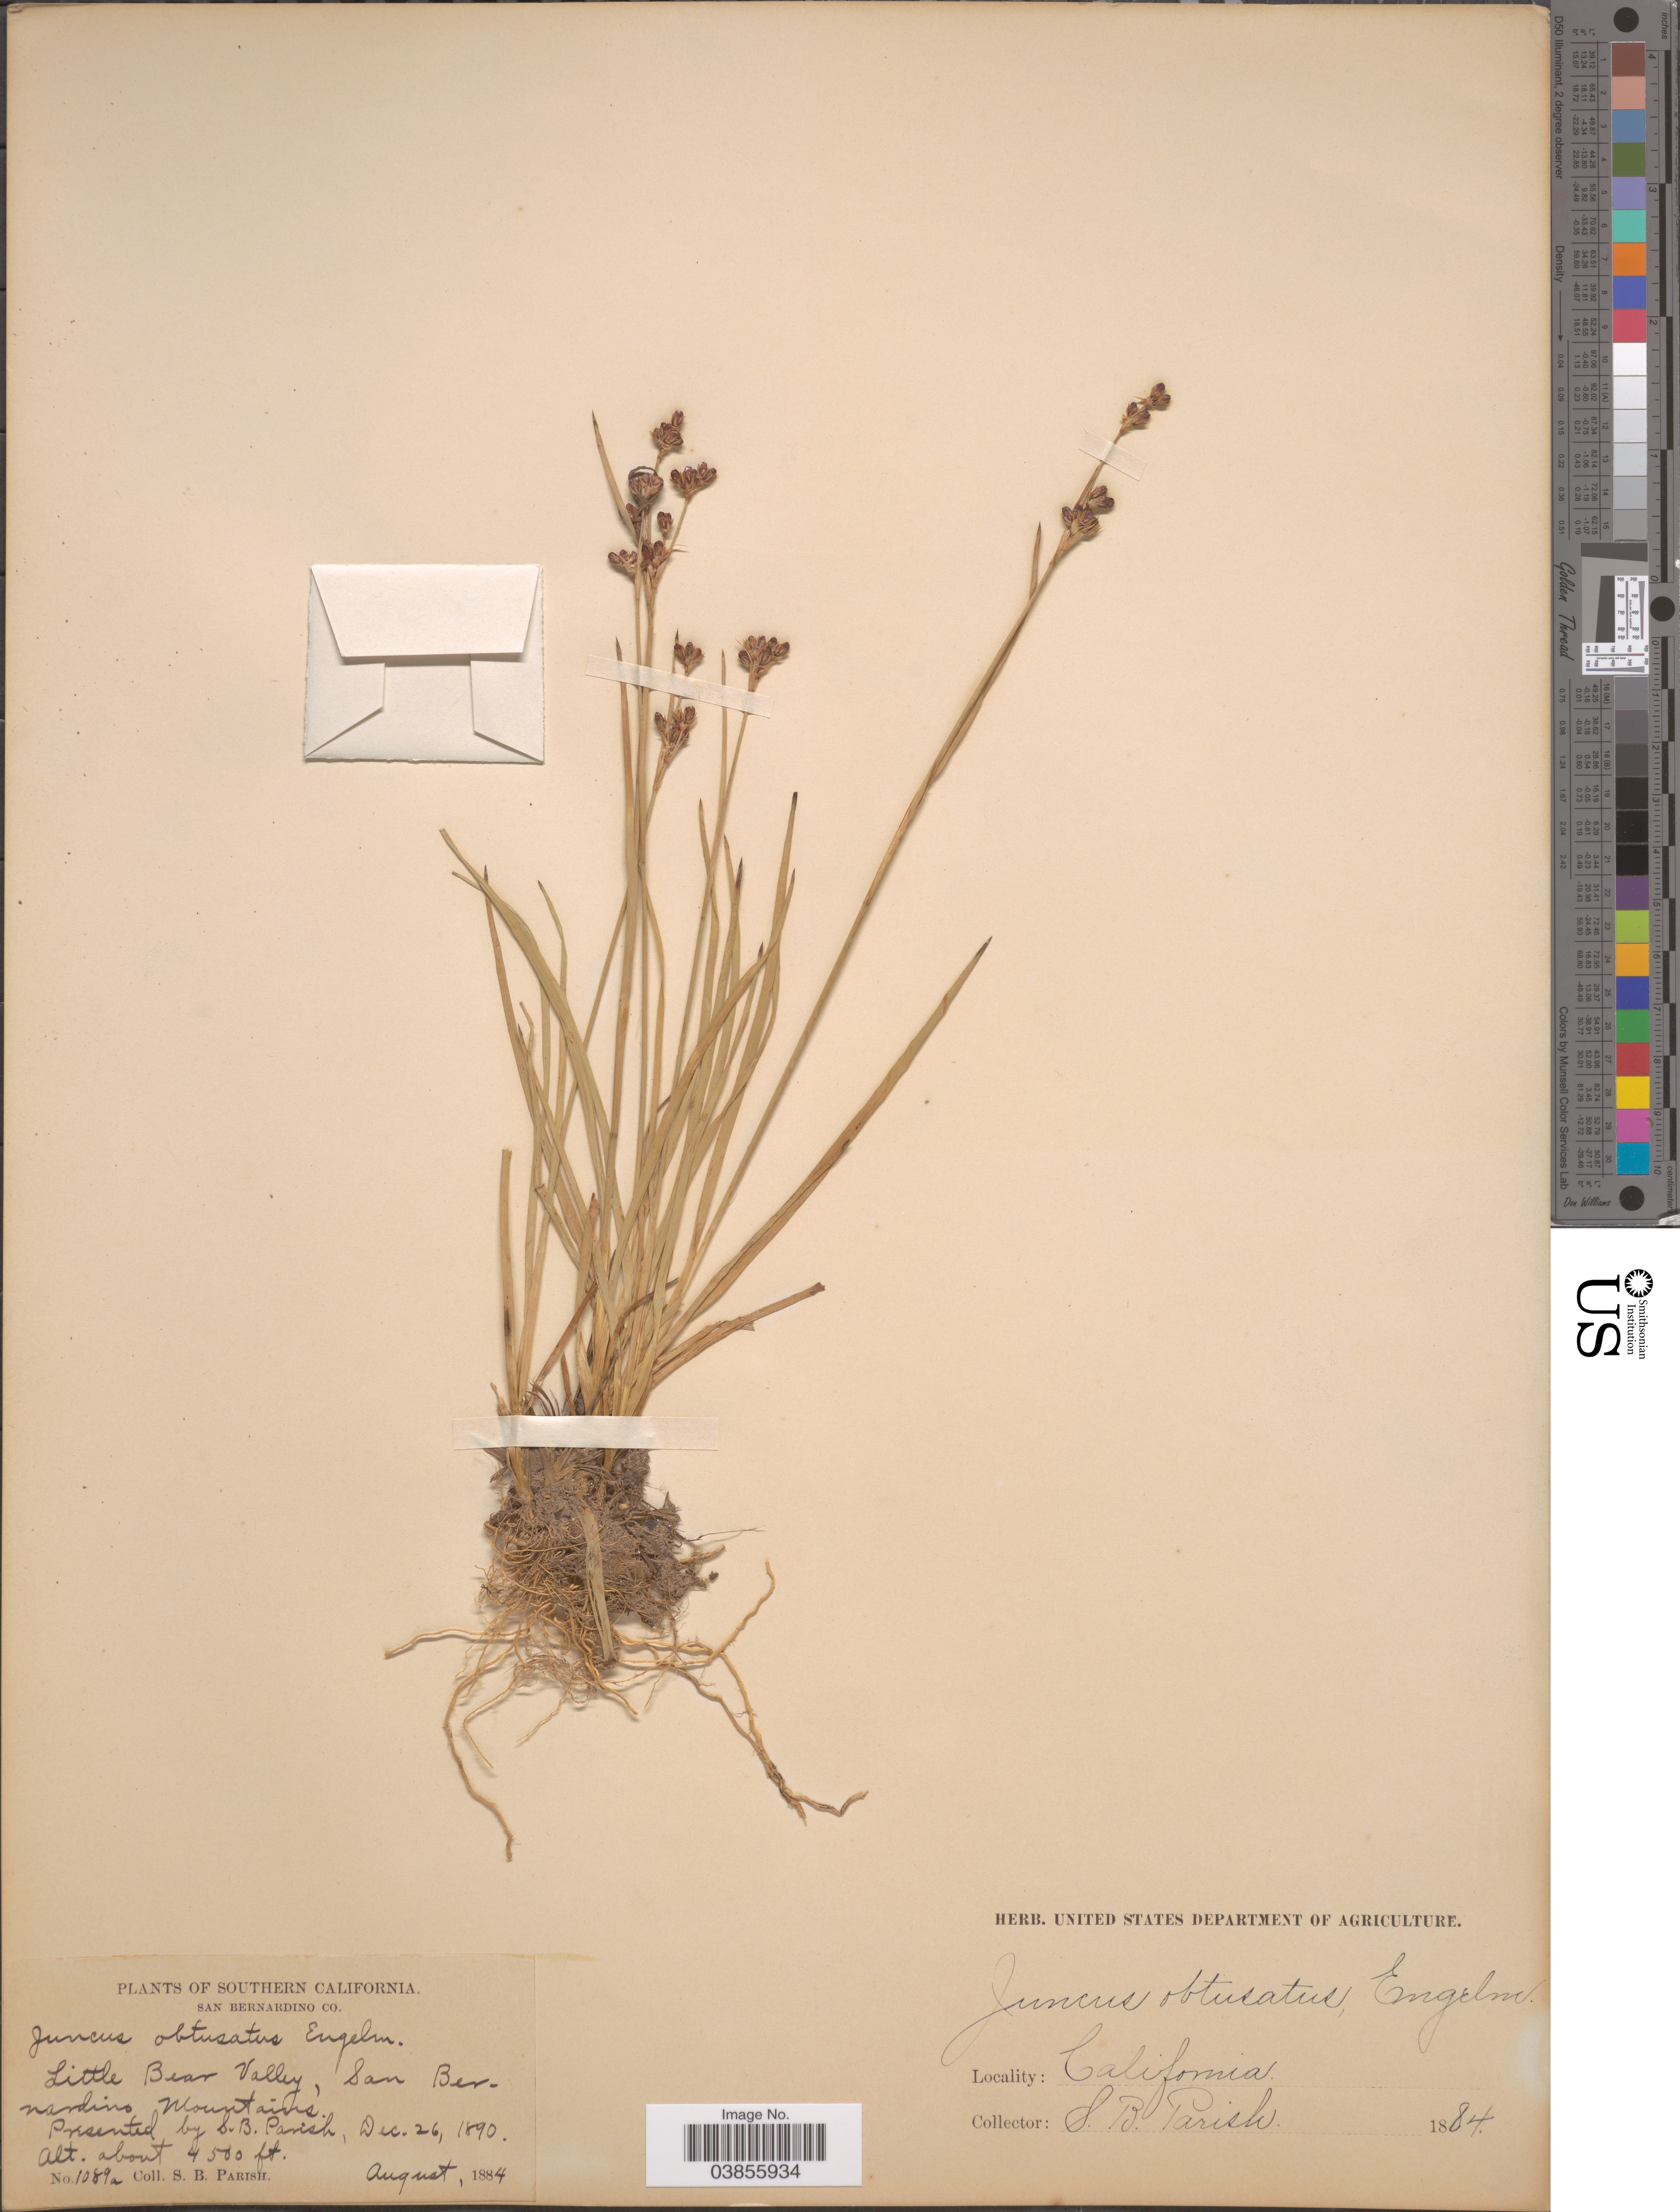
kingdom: Plantae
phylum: Tracheophyta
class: Liliopsida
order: Poales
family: Juncaceae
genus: Juncus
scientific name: Juncus obtusatus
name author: Kit. ex Schult.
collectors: S. B. Parish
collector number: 1089a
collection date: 1884-08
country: United States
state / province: California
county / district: San Bernardino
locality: Southern California. San Bernardino Co. Little Bear Valley, San Bernardino Mountains.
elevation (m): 1372